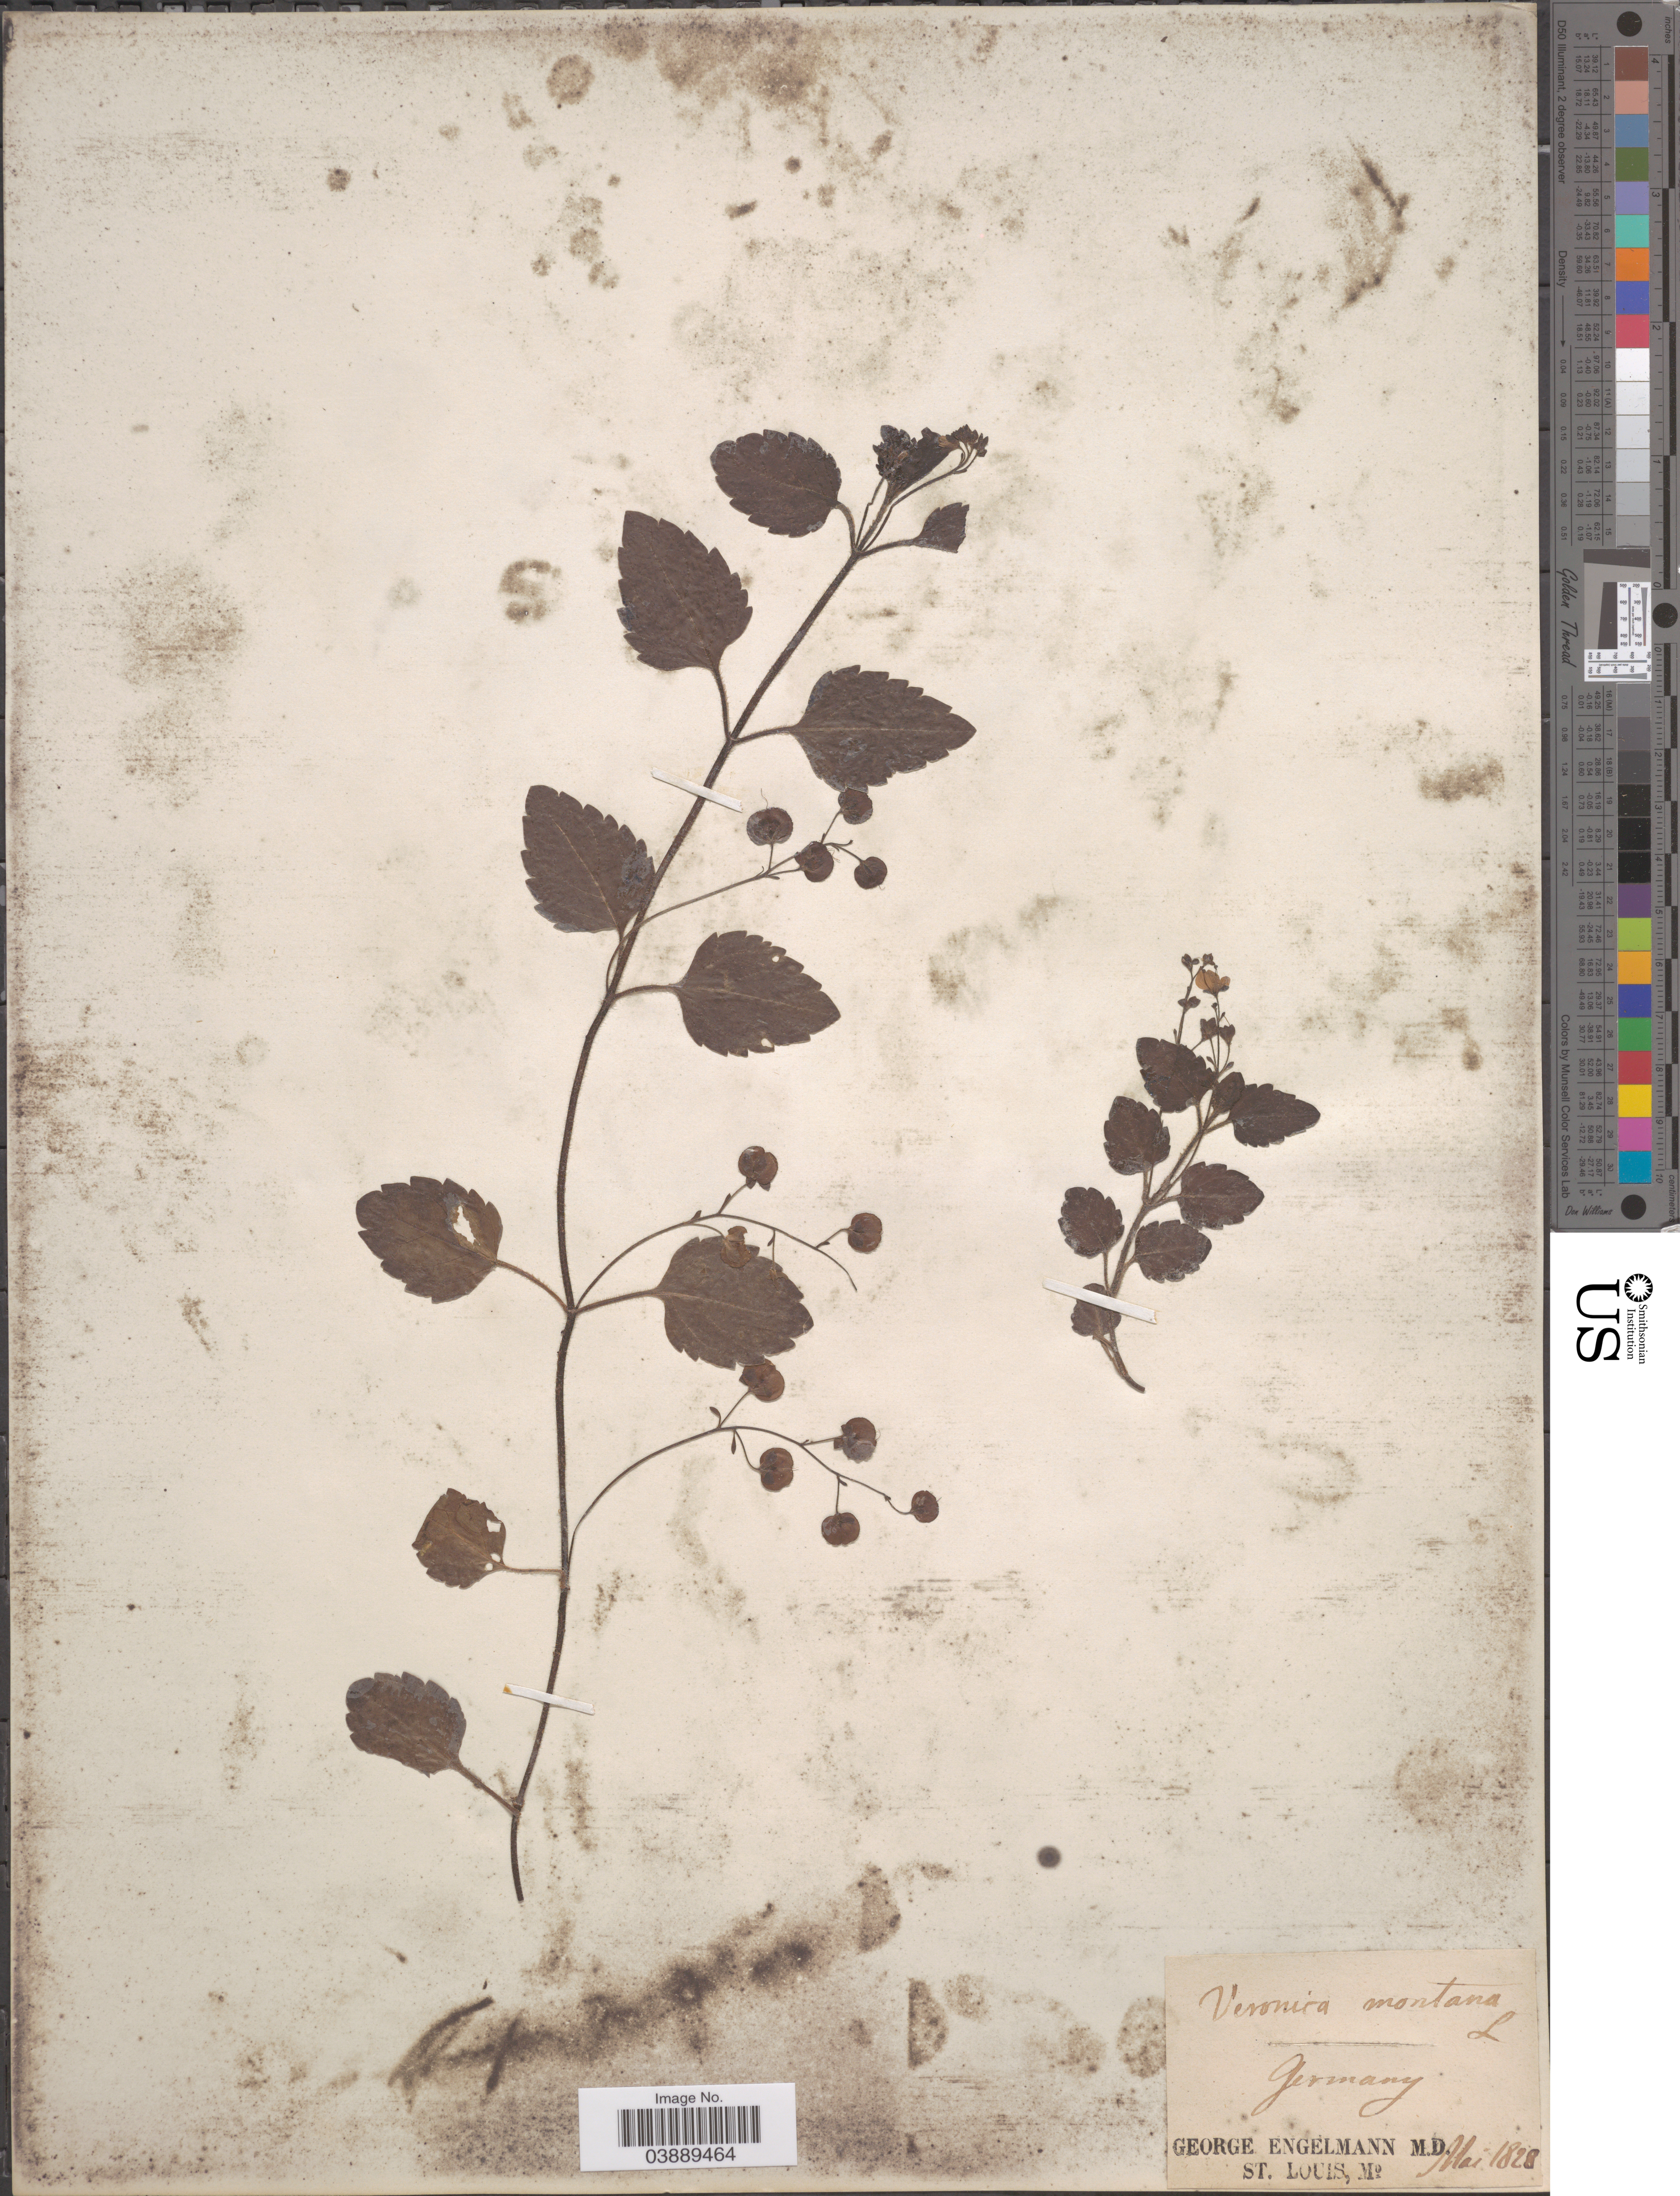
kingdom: Plantae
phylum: Tracheophyta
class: Magnoliopsida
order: Lamiales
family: Plantaginaceae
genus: Veronica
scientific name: Veronica montana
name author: L.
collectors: G. Engelmann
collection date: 1828-05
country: Germany